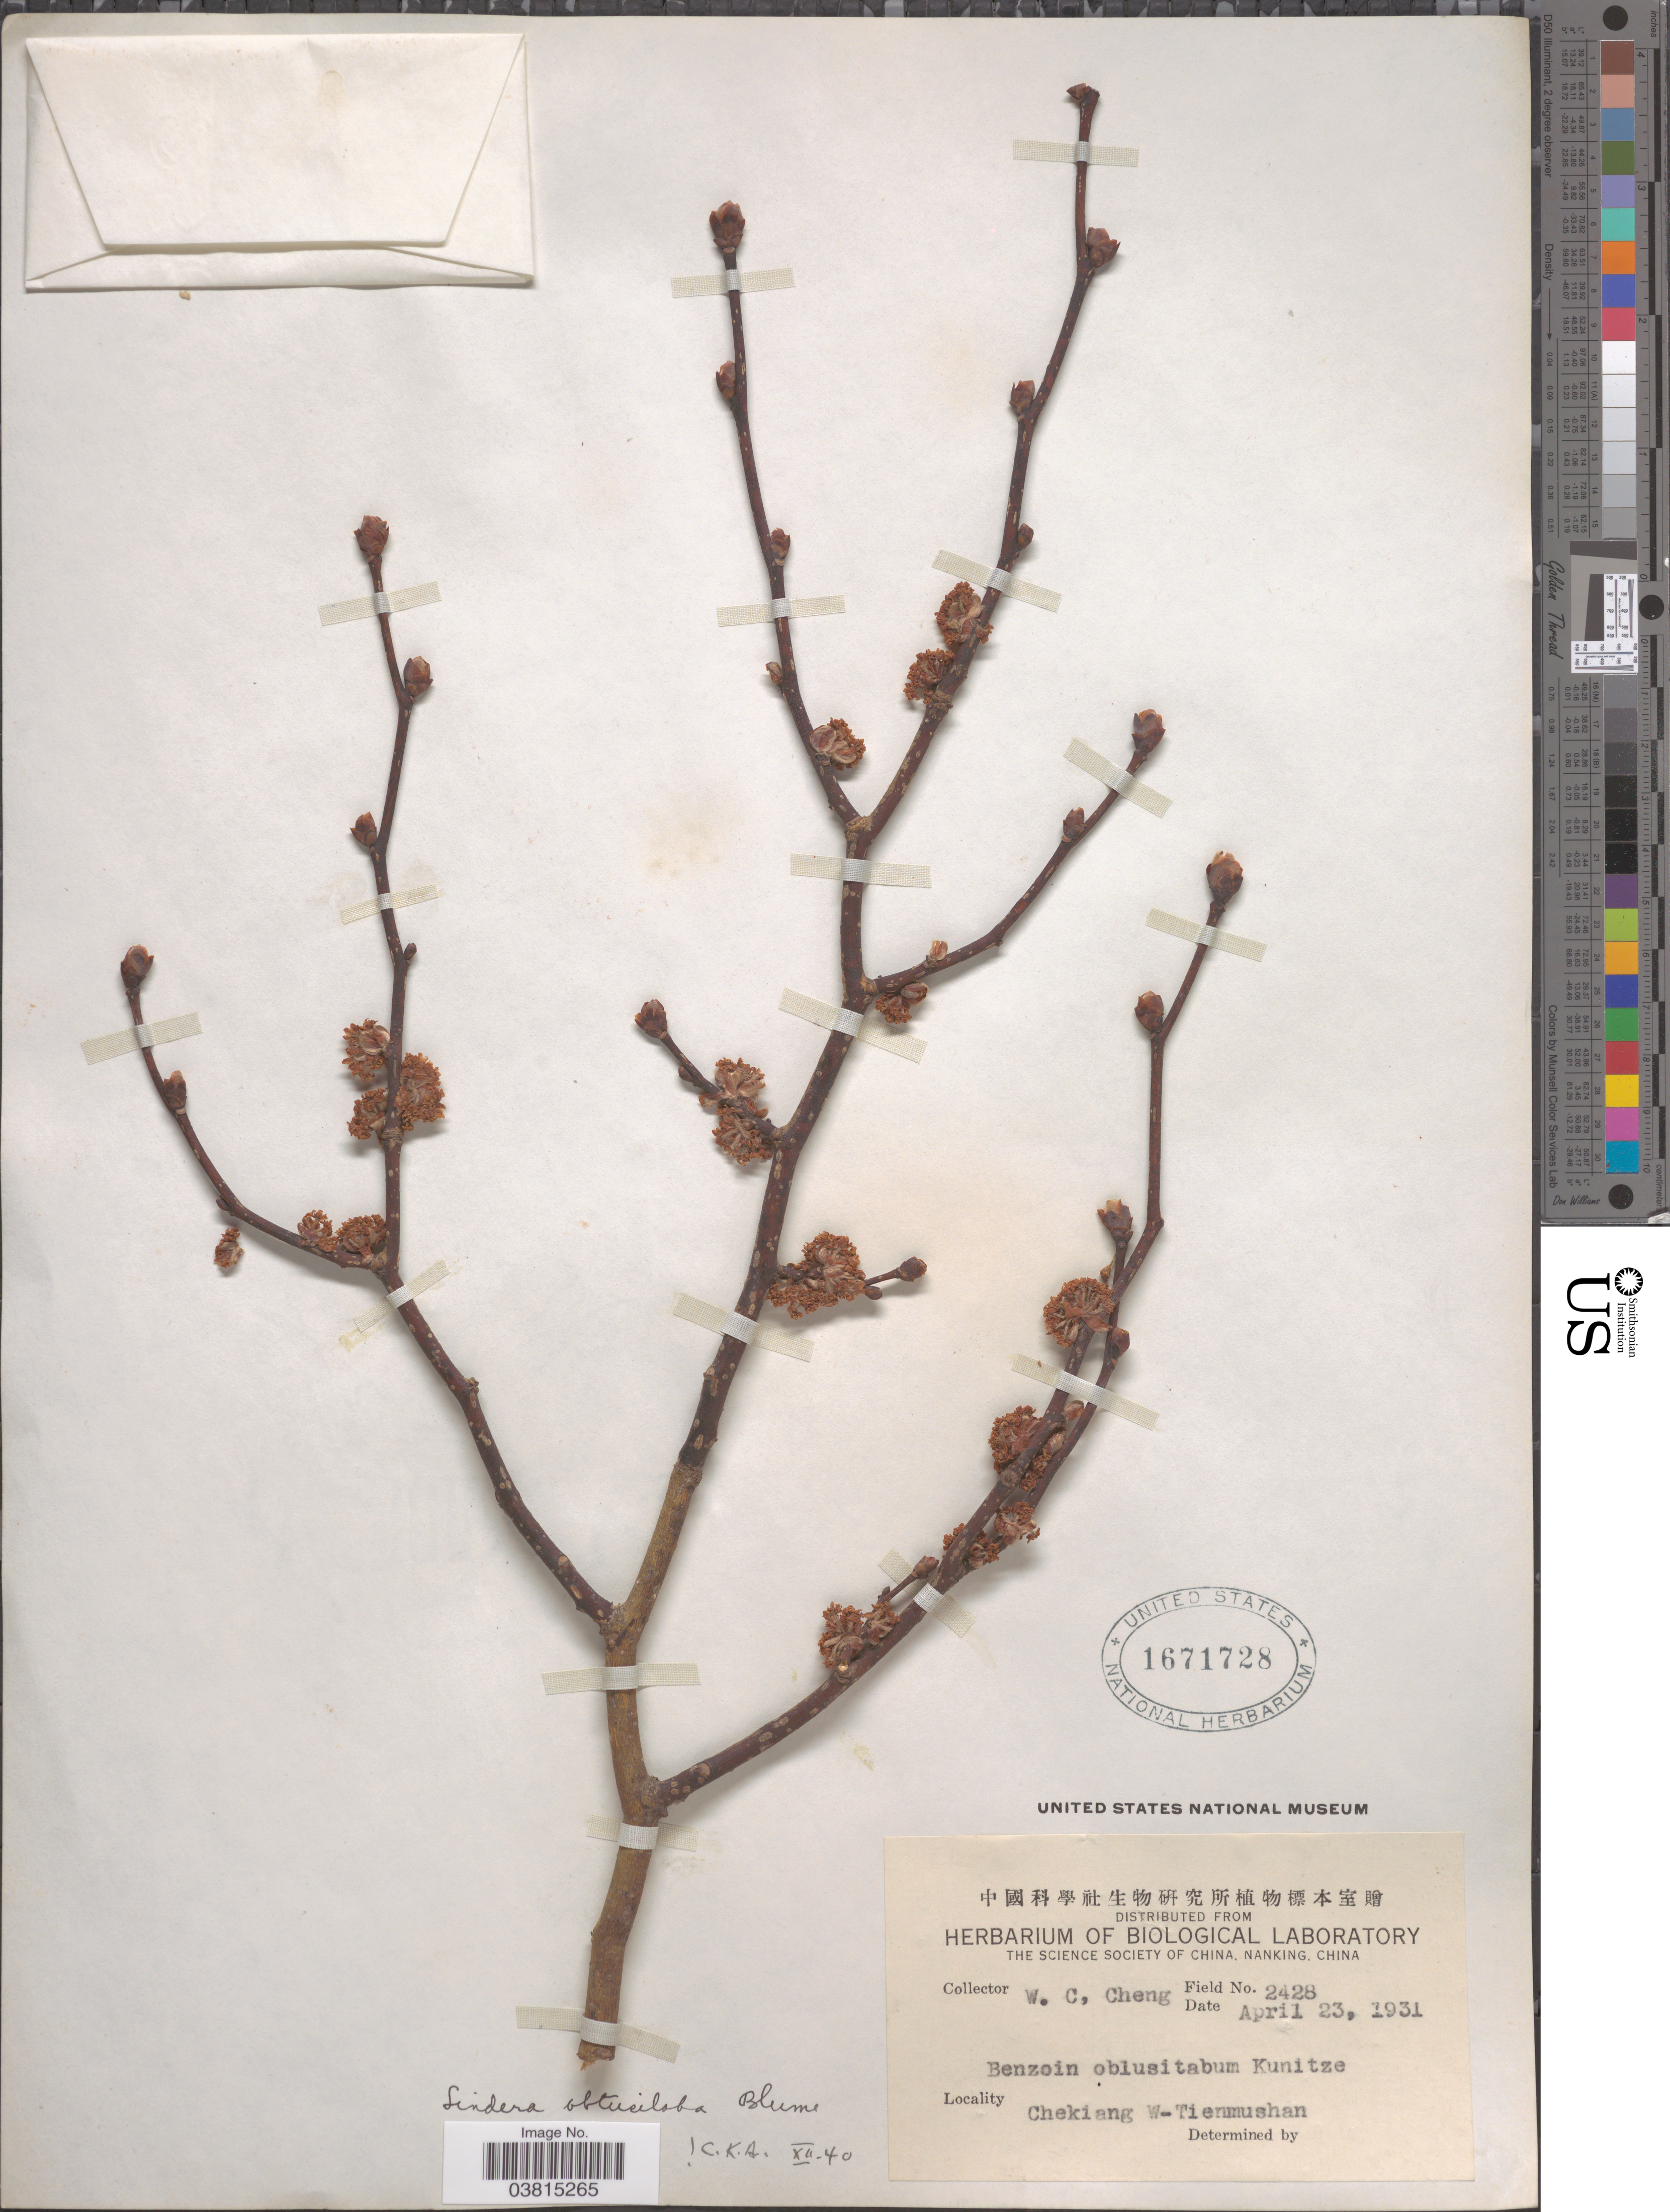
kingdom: Plantae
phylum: Tracheophyta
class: Magnoliopsida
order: Laurales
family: Lauraceae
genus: Lindera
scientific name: Lindera obtusiloba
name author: Blume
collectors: W. C. Cheng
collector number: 2428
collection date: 1931-04-23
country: China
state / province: Zhejiang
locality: Chekiang W-Tienmushan.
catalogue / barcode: US 1671728